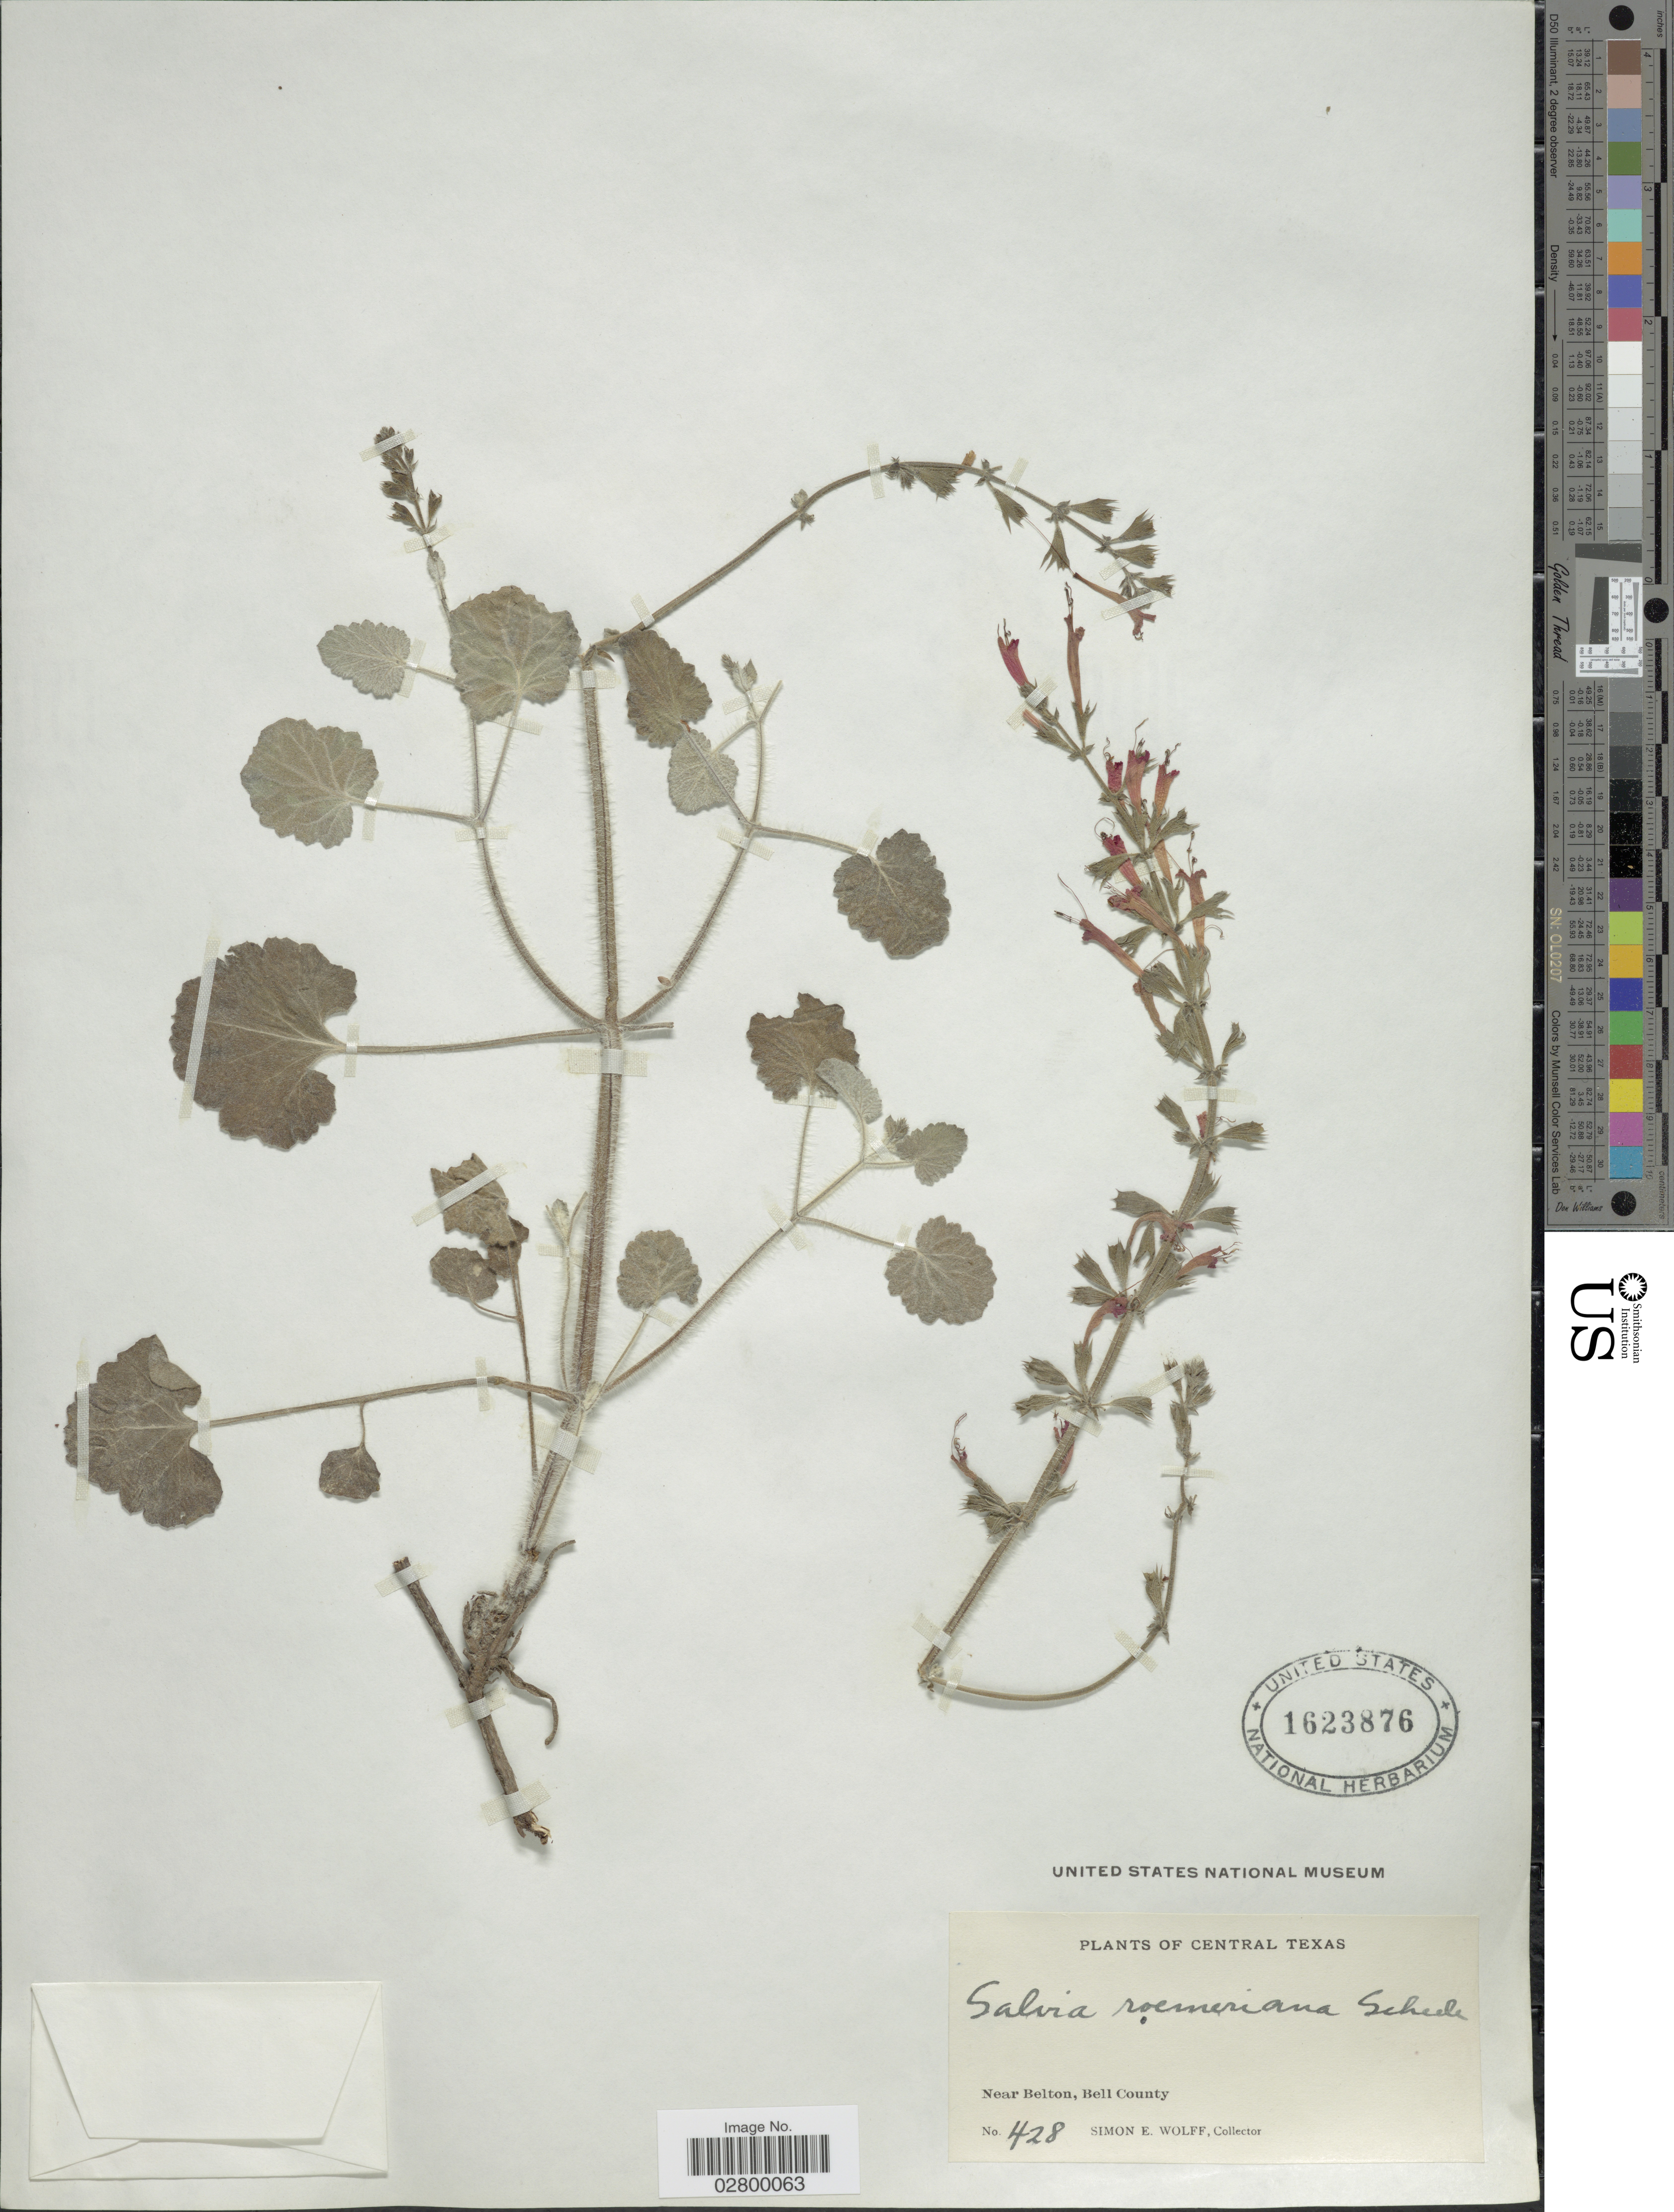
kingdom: Plantae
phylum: Tracheophyta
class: Magnoliopsida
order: Lamiales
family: Lamiaceae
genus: Salvia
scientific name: Salvia roemeriana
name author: Scheele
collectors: S. E. Wolff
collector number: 428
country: United States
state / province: Texas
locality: Central Texas. Near Belton, Bell County.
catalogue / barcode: US 1623876